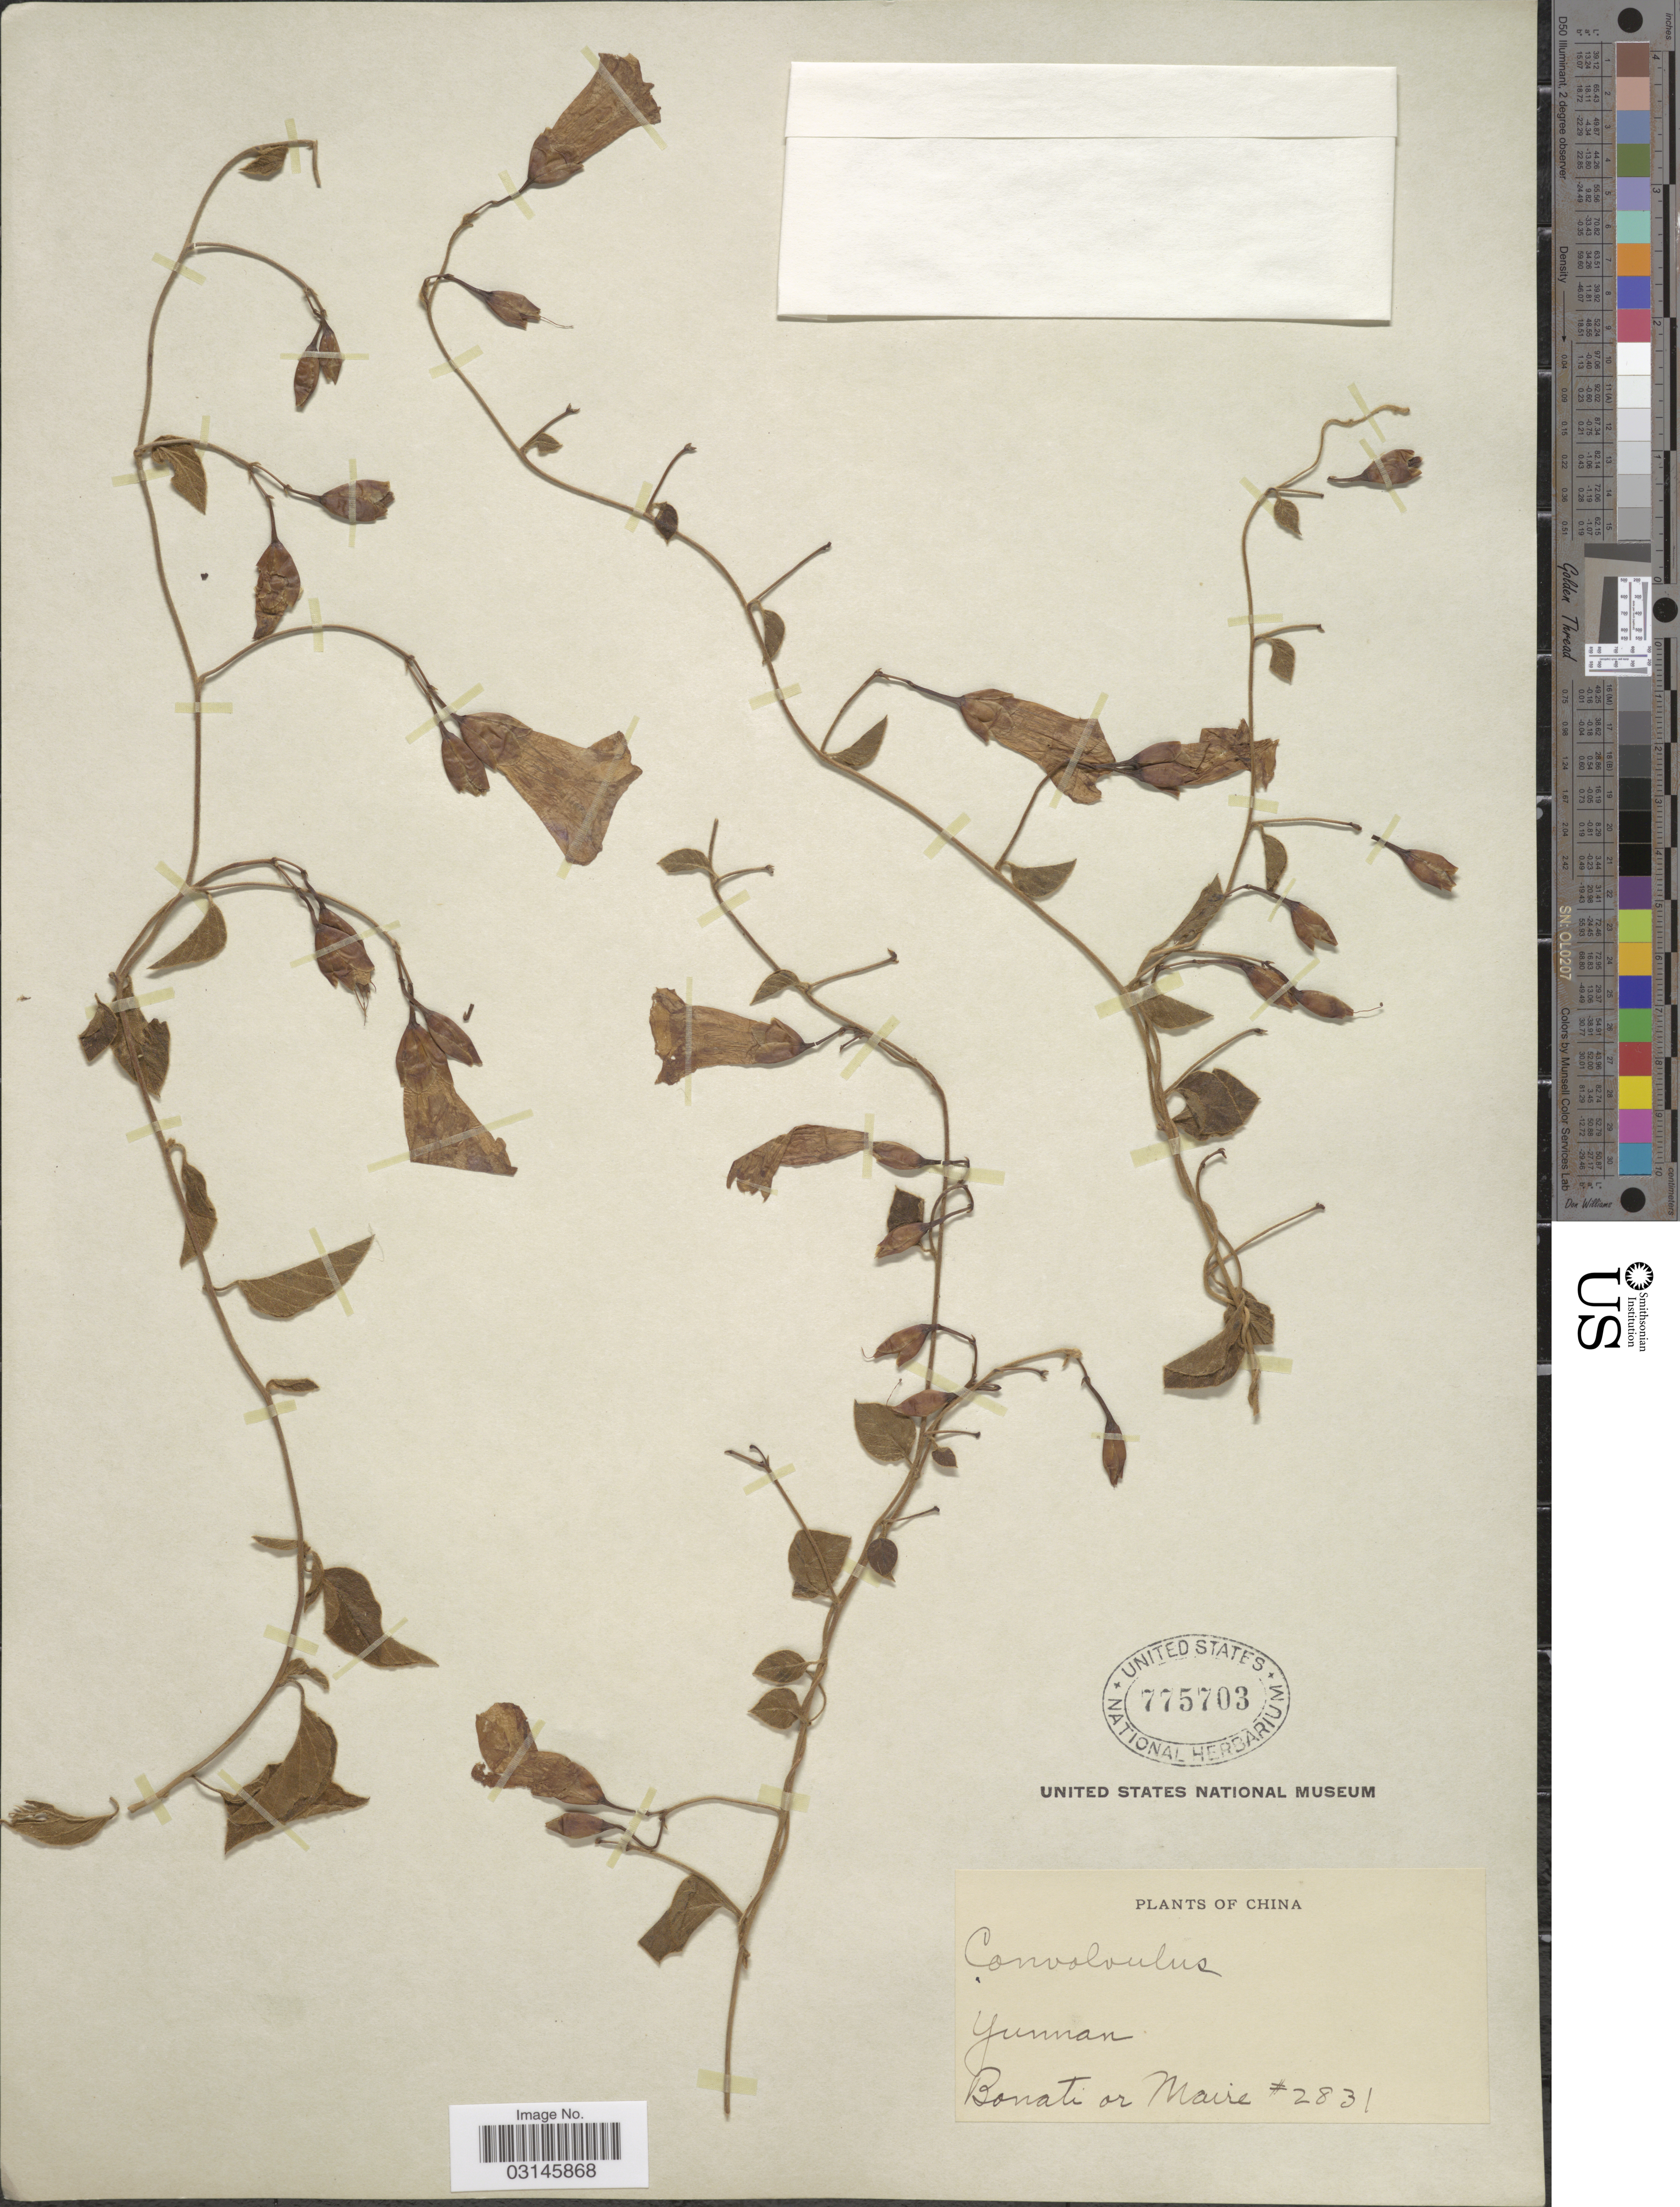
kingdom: Plantae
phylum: Tracheophyta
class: Magnoliopsida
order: Solanales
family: Convolvulaceae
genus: Convolvulus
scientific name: Convolvulus sp.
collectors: -. Bonati & Maire, --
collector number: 2831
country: China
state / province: Yunnan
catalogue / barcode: US 775703